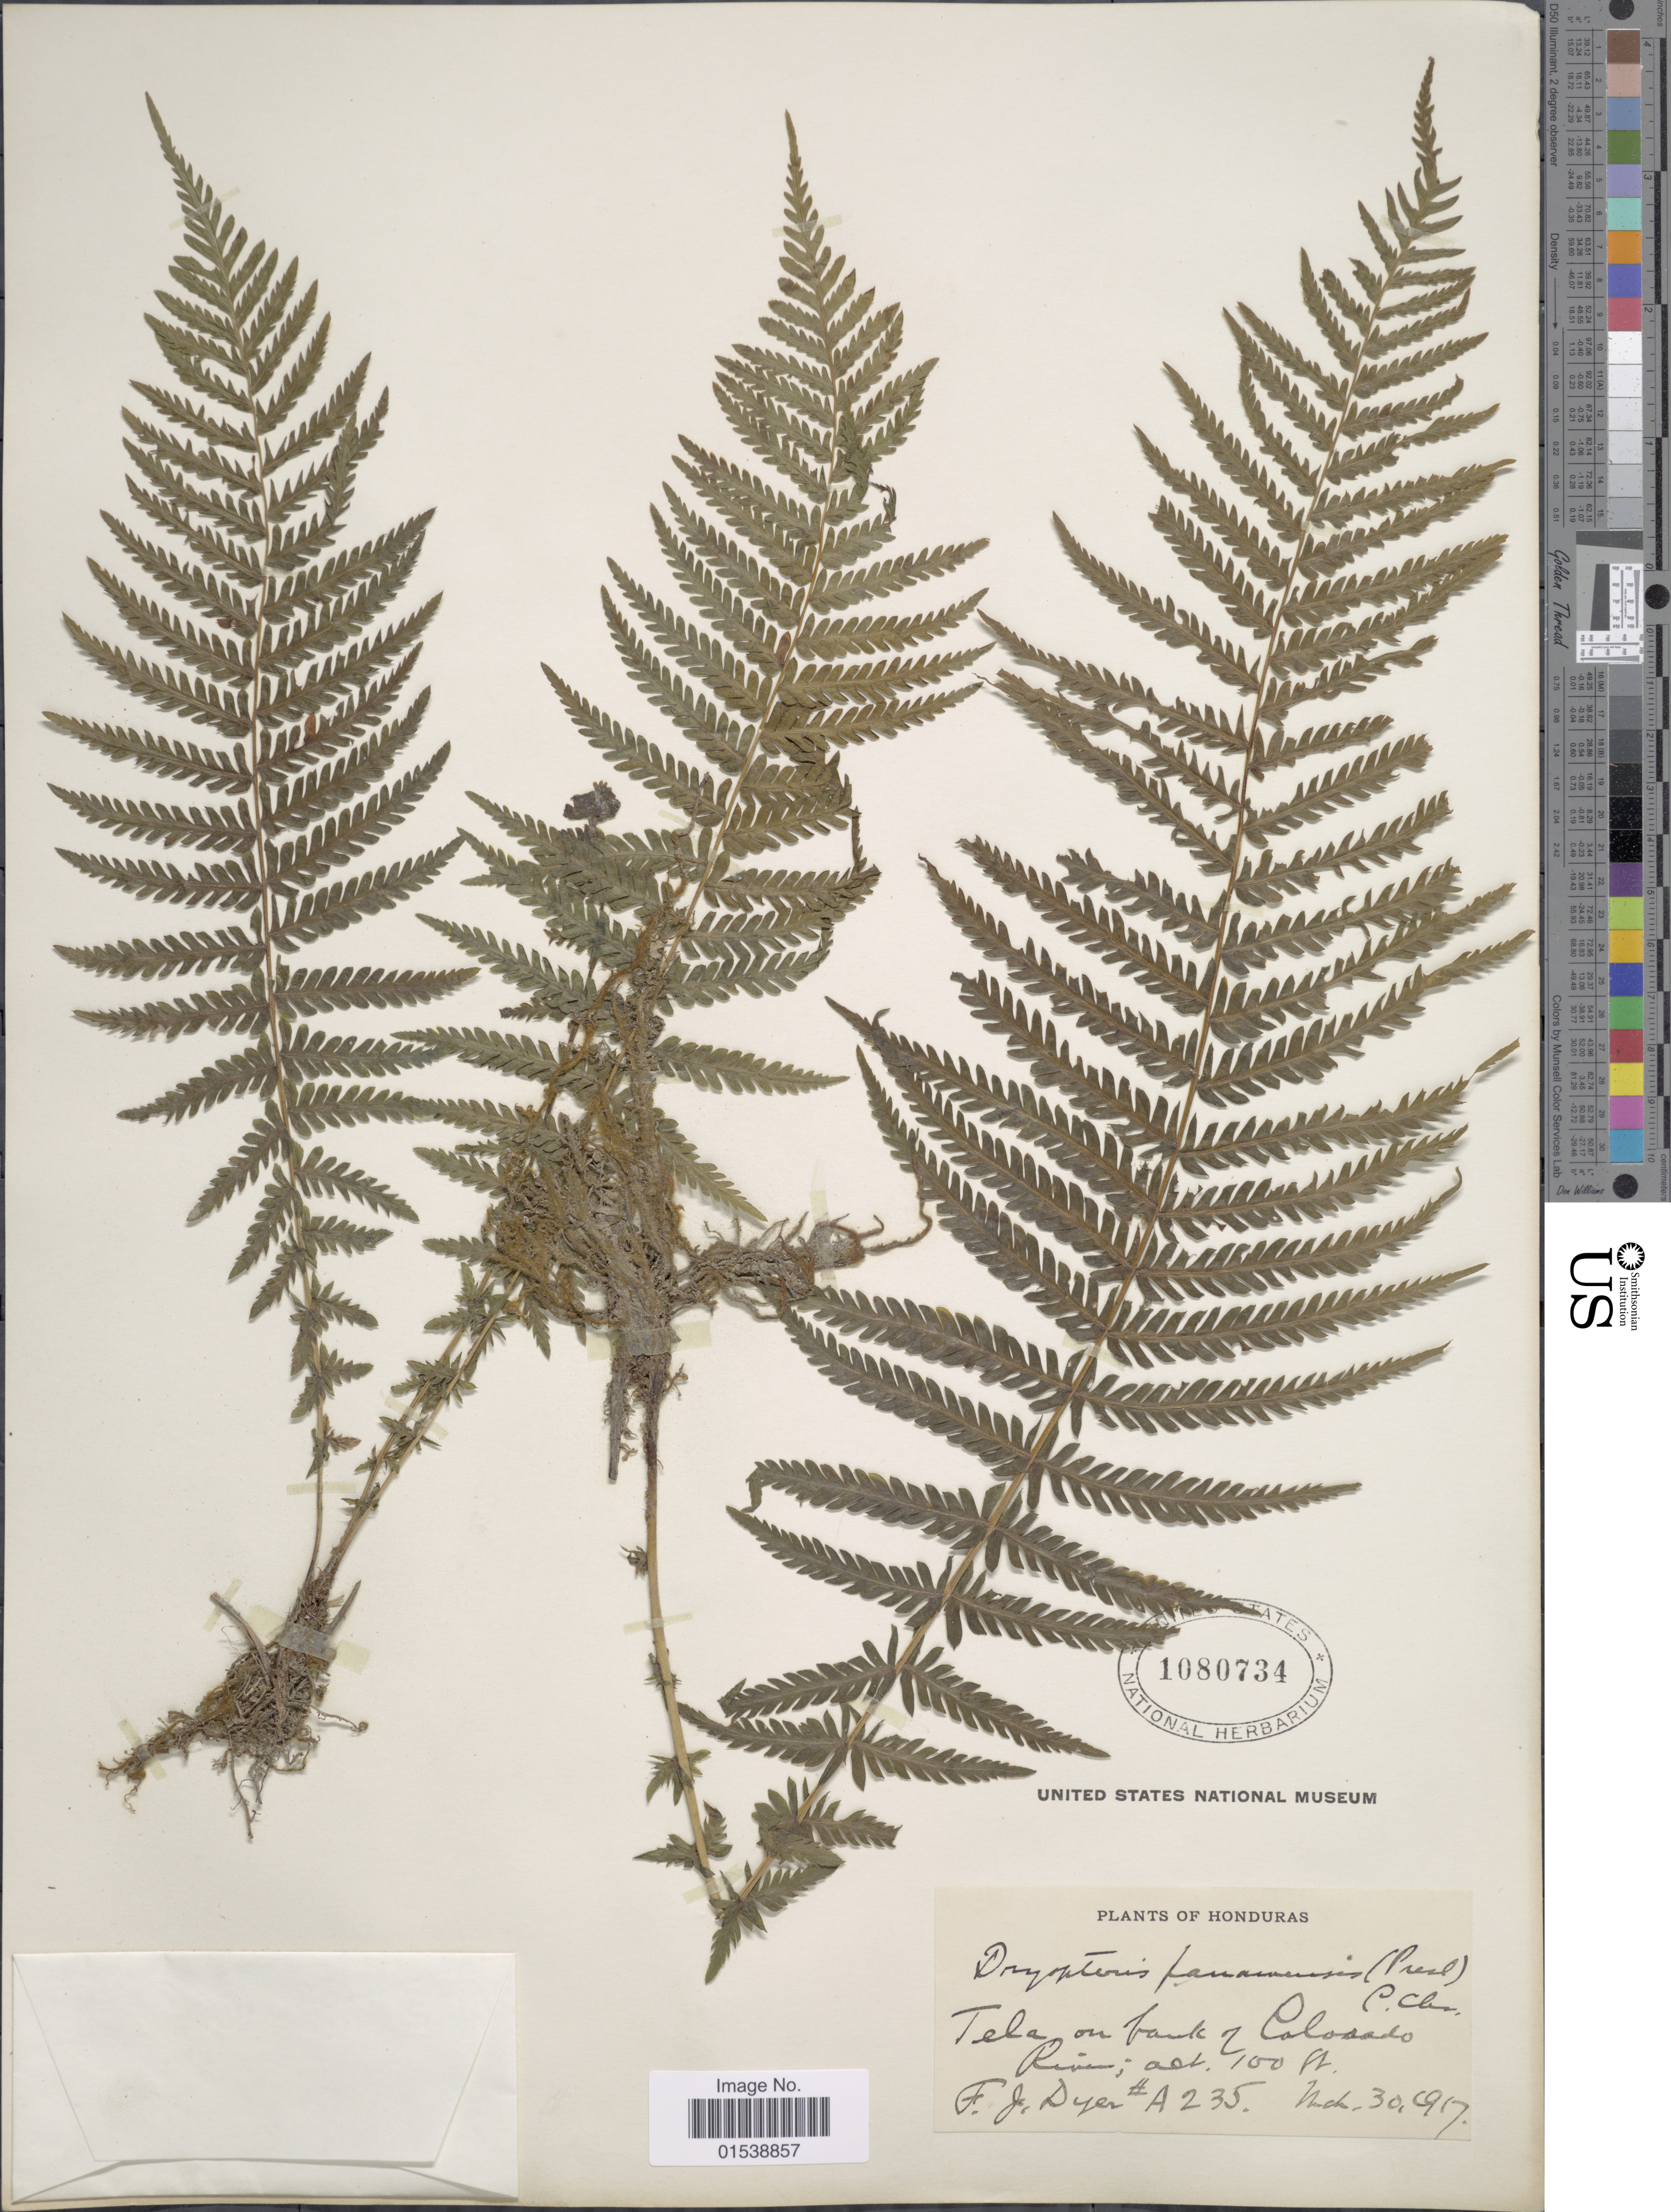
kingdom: Plantae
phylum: Tracheophyta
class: Polypodiopsida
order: Polypodiales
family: Thelypteridaceae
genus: Amauropelta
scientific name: Amauropelta resinifera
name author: (Desv.) Pic. Serm.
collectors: F. J. Dyer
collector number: A235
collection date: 1917-03-30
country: Honduras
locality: Tela on back of Colorado River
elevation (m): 30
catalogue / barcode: US 1080734